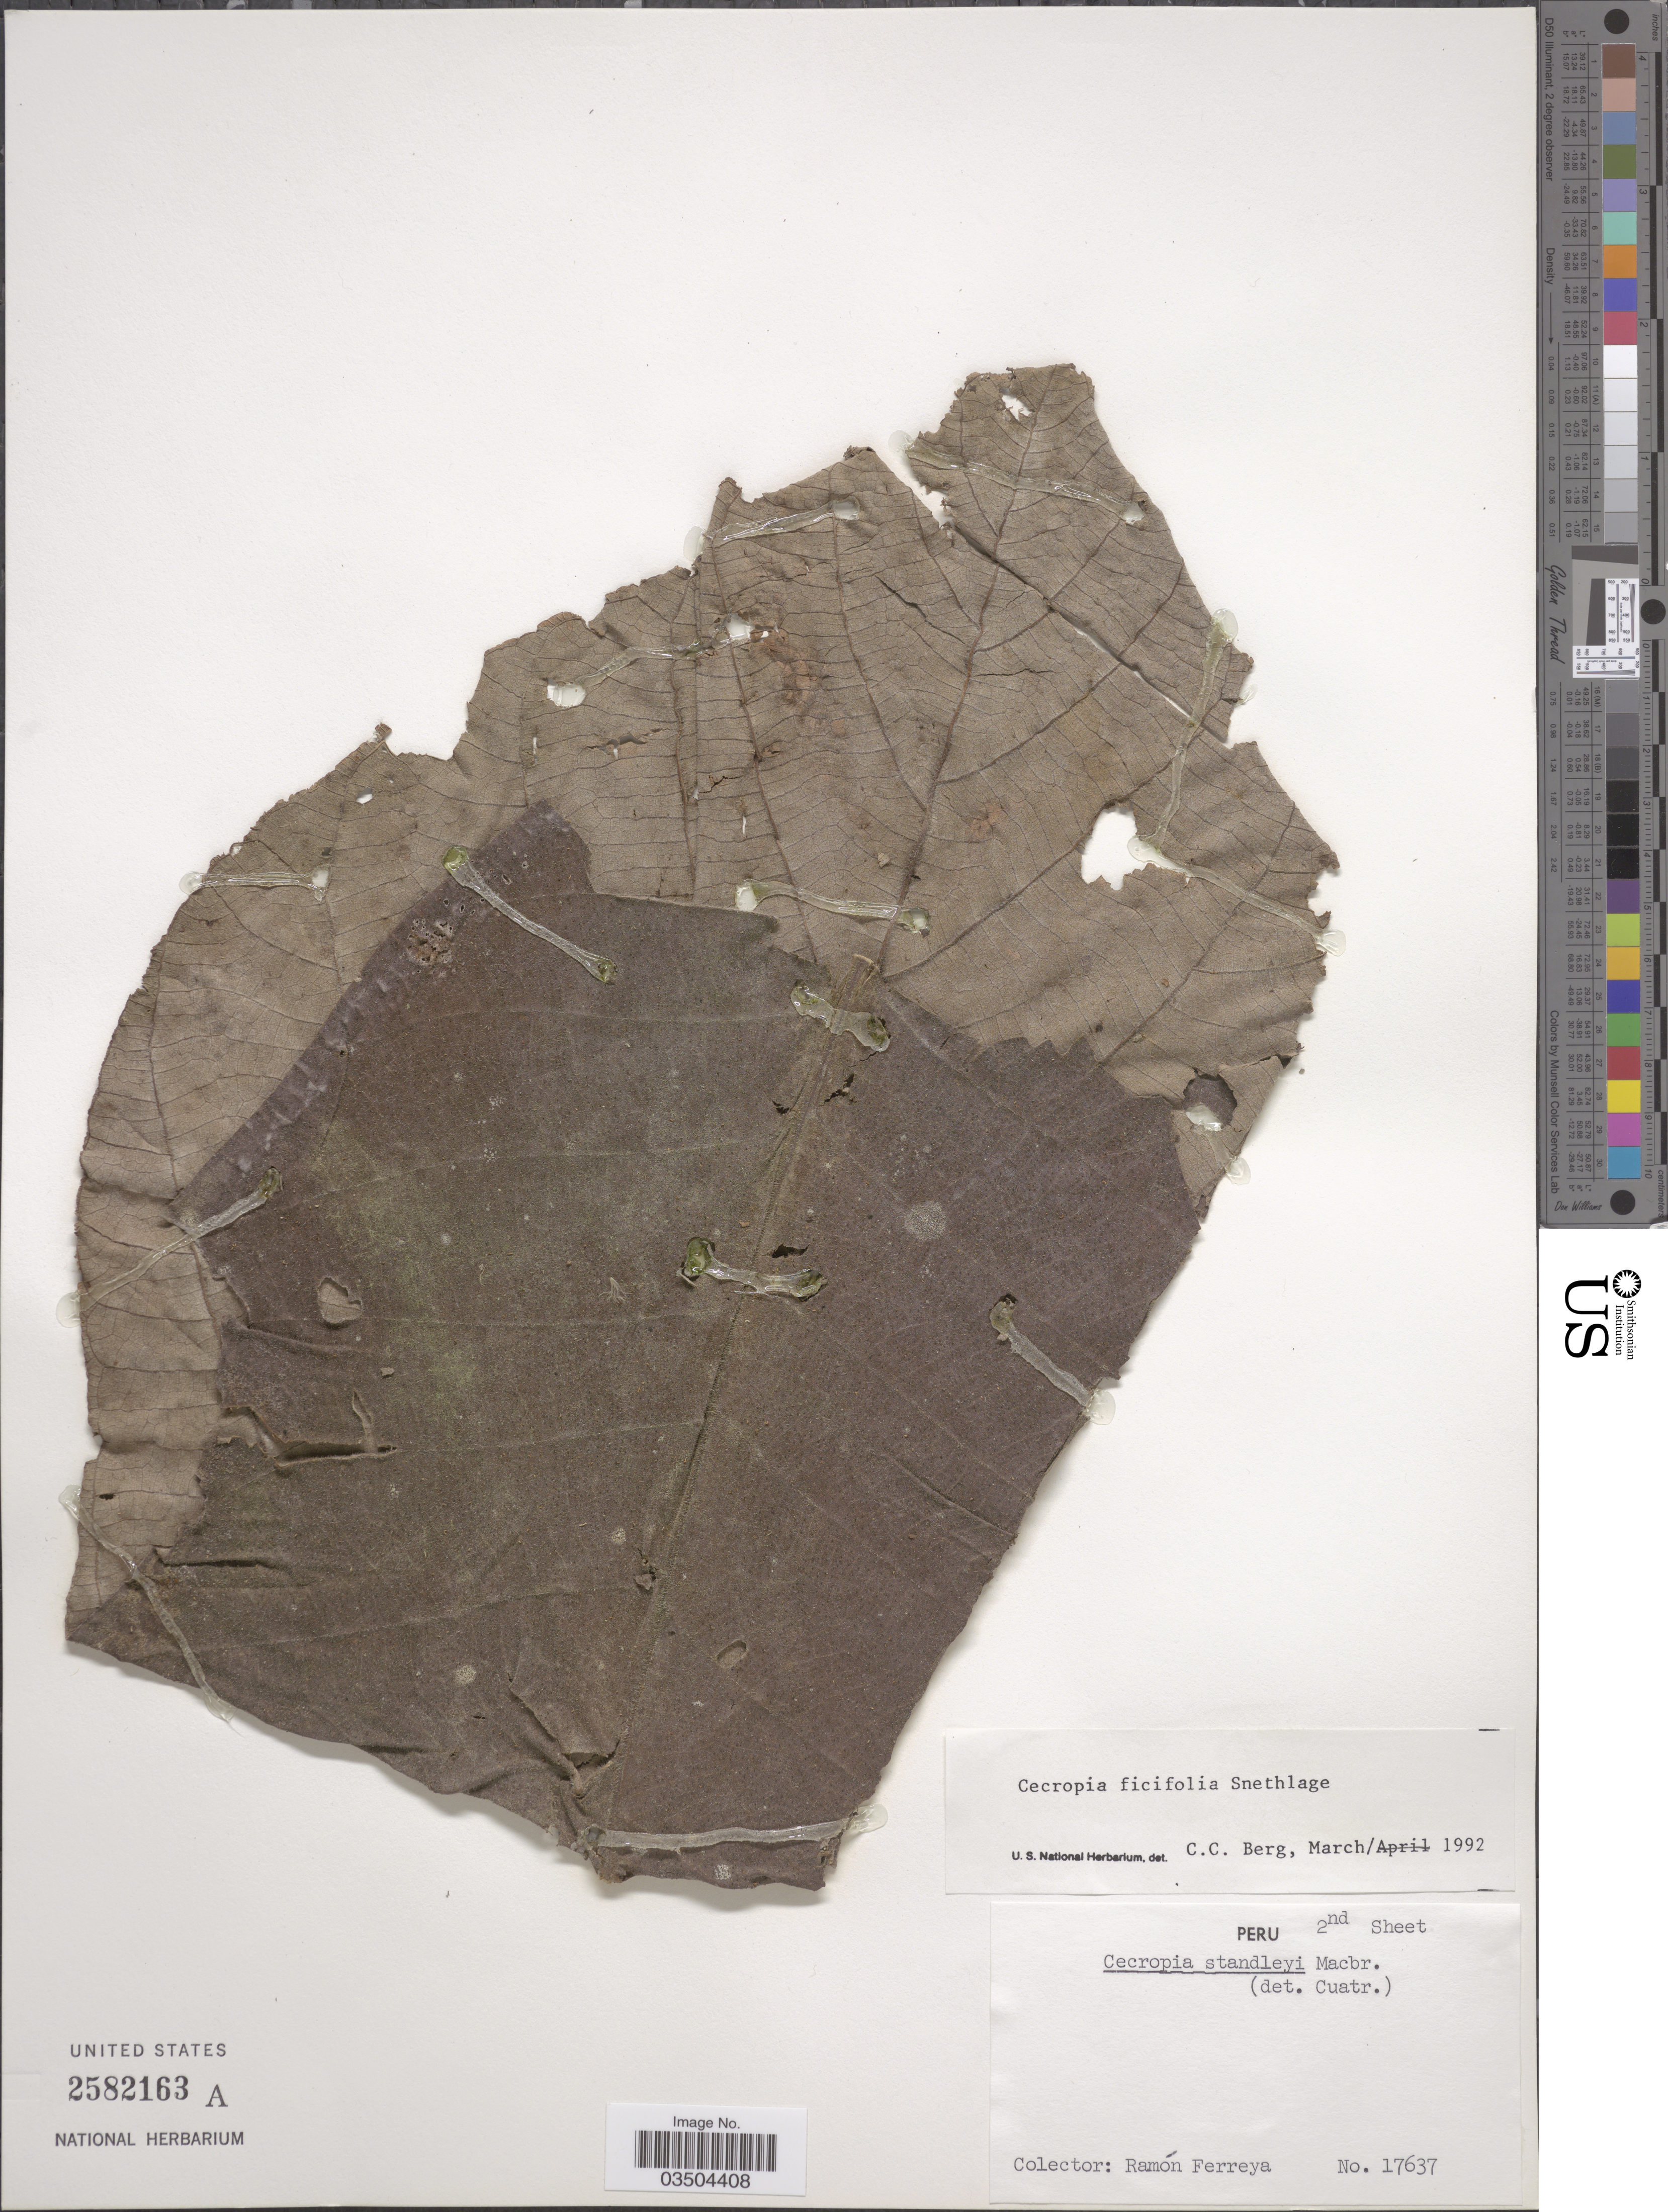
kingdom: Plantae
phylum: Tracheophyta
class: Magnoliopsida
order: Rosales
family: Urticaceae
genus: Cecropia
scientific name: Cecropia ficifolia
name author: Snethlage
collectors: R. A. Ferreyra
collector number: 17637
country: Peru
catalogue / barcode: US 2582163A